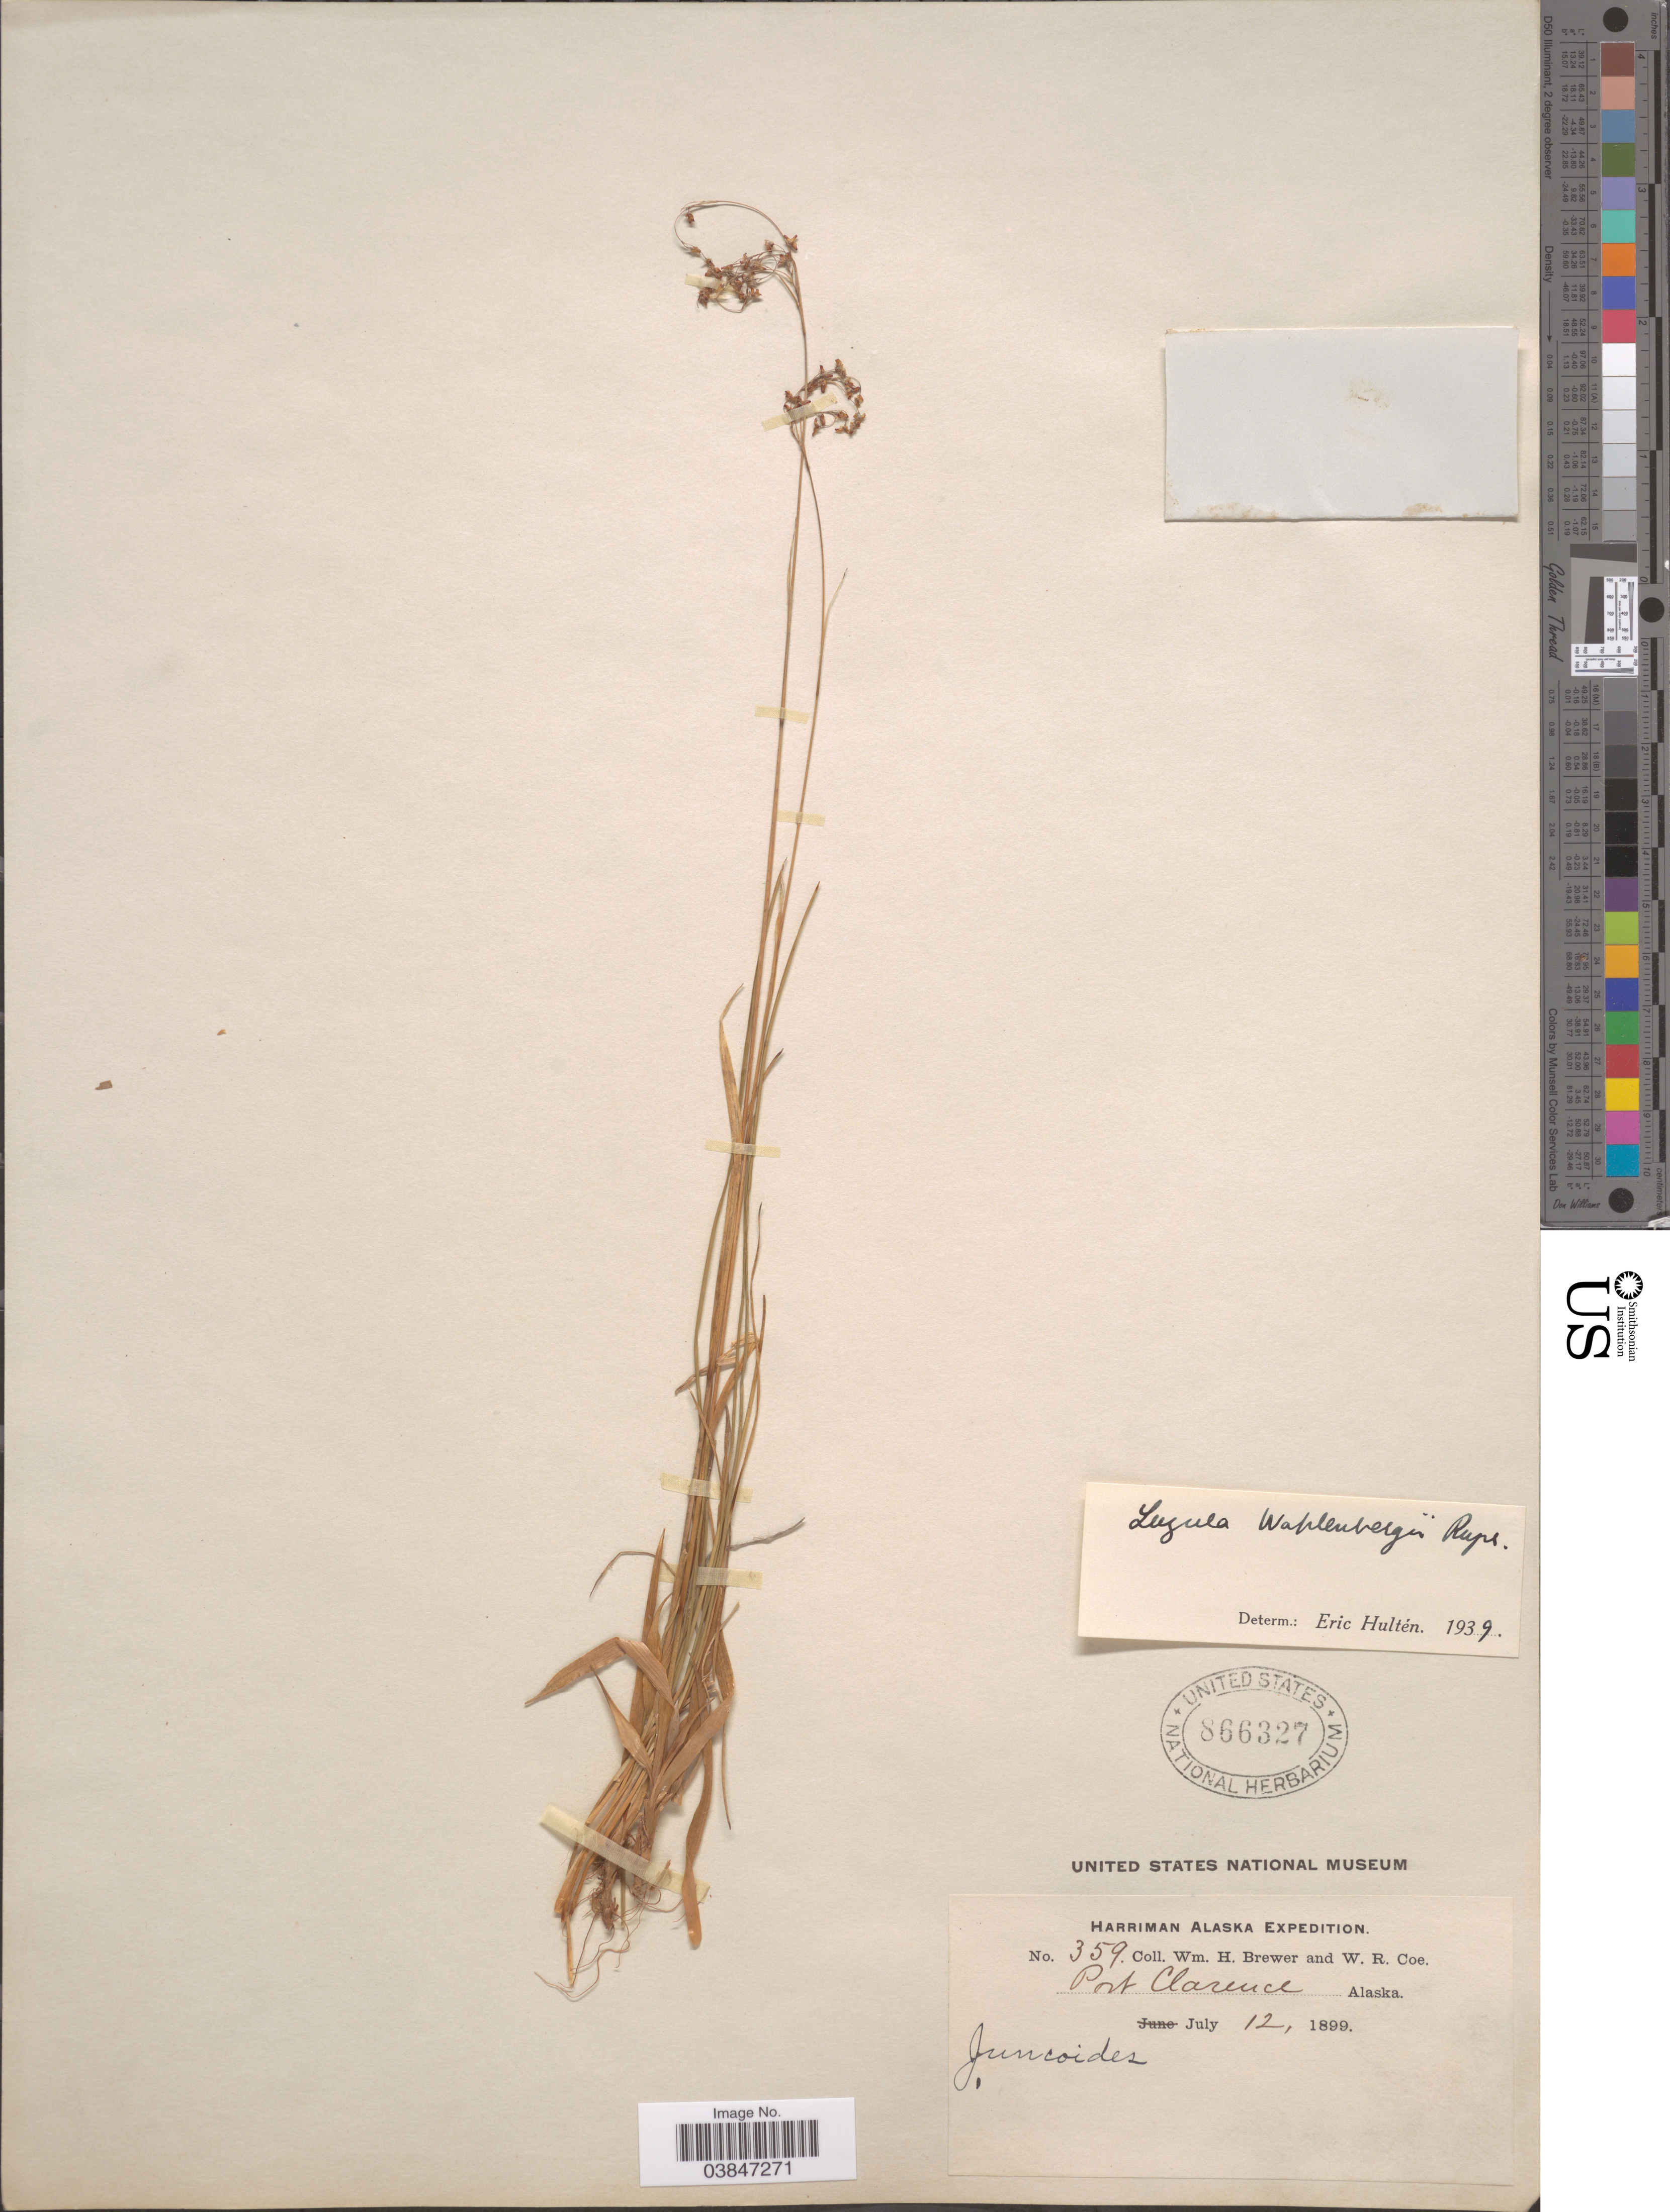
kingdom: Plantae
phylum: Tracheophyta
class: Liliopsida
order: Poales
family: Juncaceae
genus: Luzula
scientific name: Luzula wahlenbergii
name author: Rupr.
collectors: W. H. Brewer & W. Coe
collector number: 359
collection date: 1899-07-12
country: United States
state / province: Alaska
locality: Harriman Alaska. Port Clarence.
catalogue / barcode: US 866327